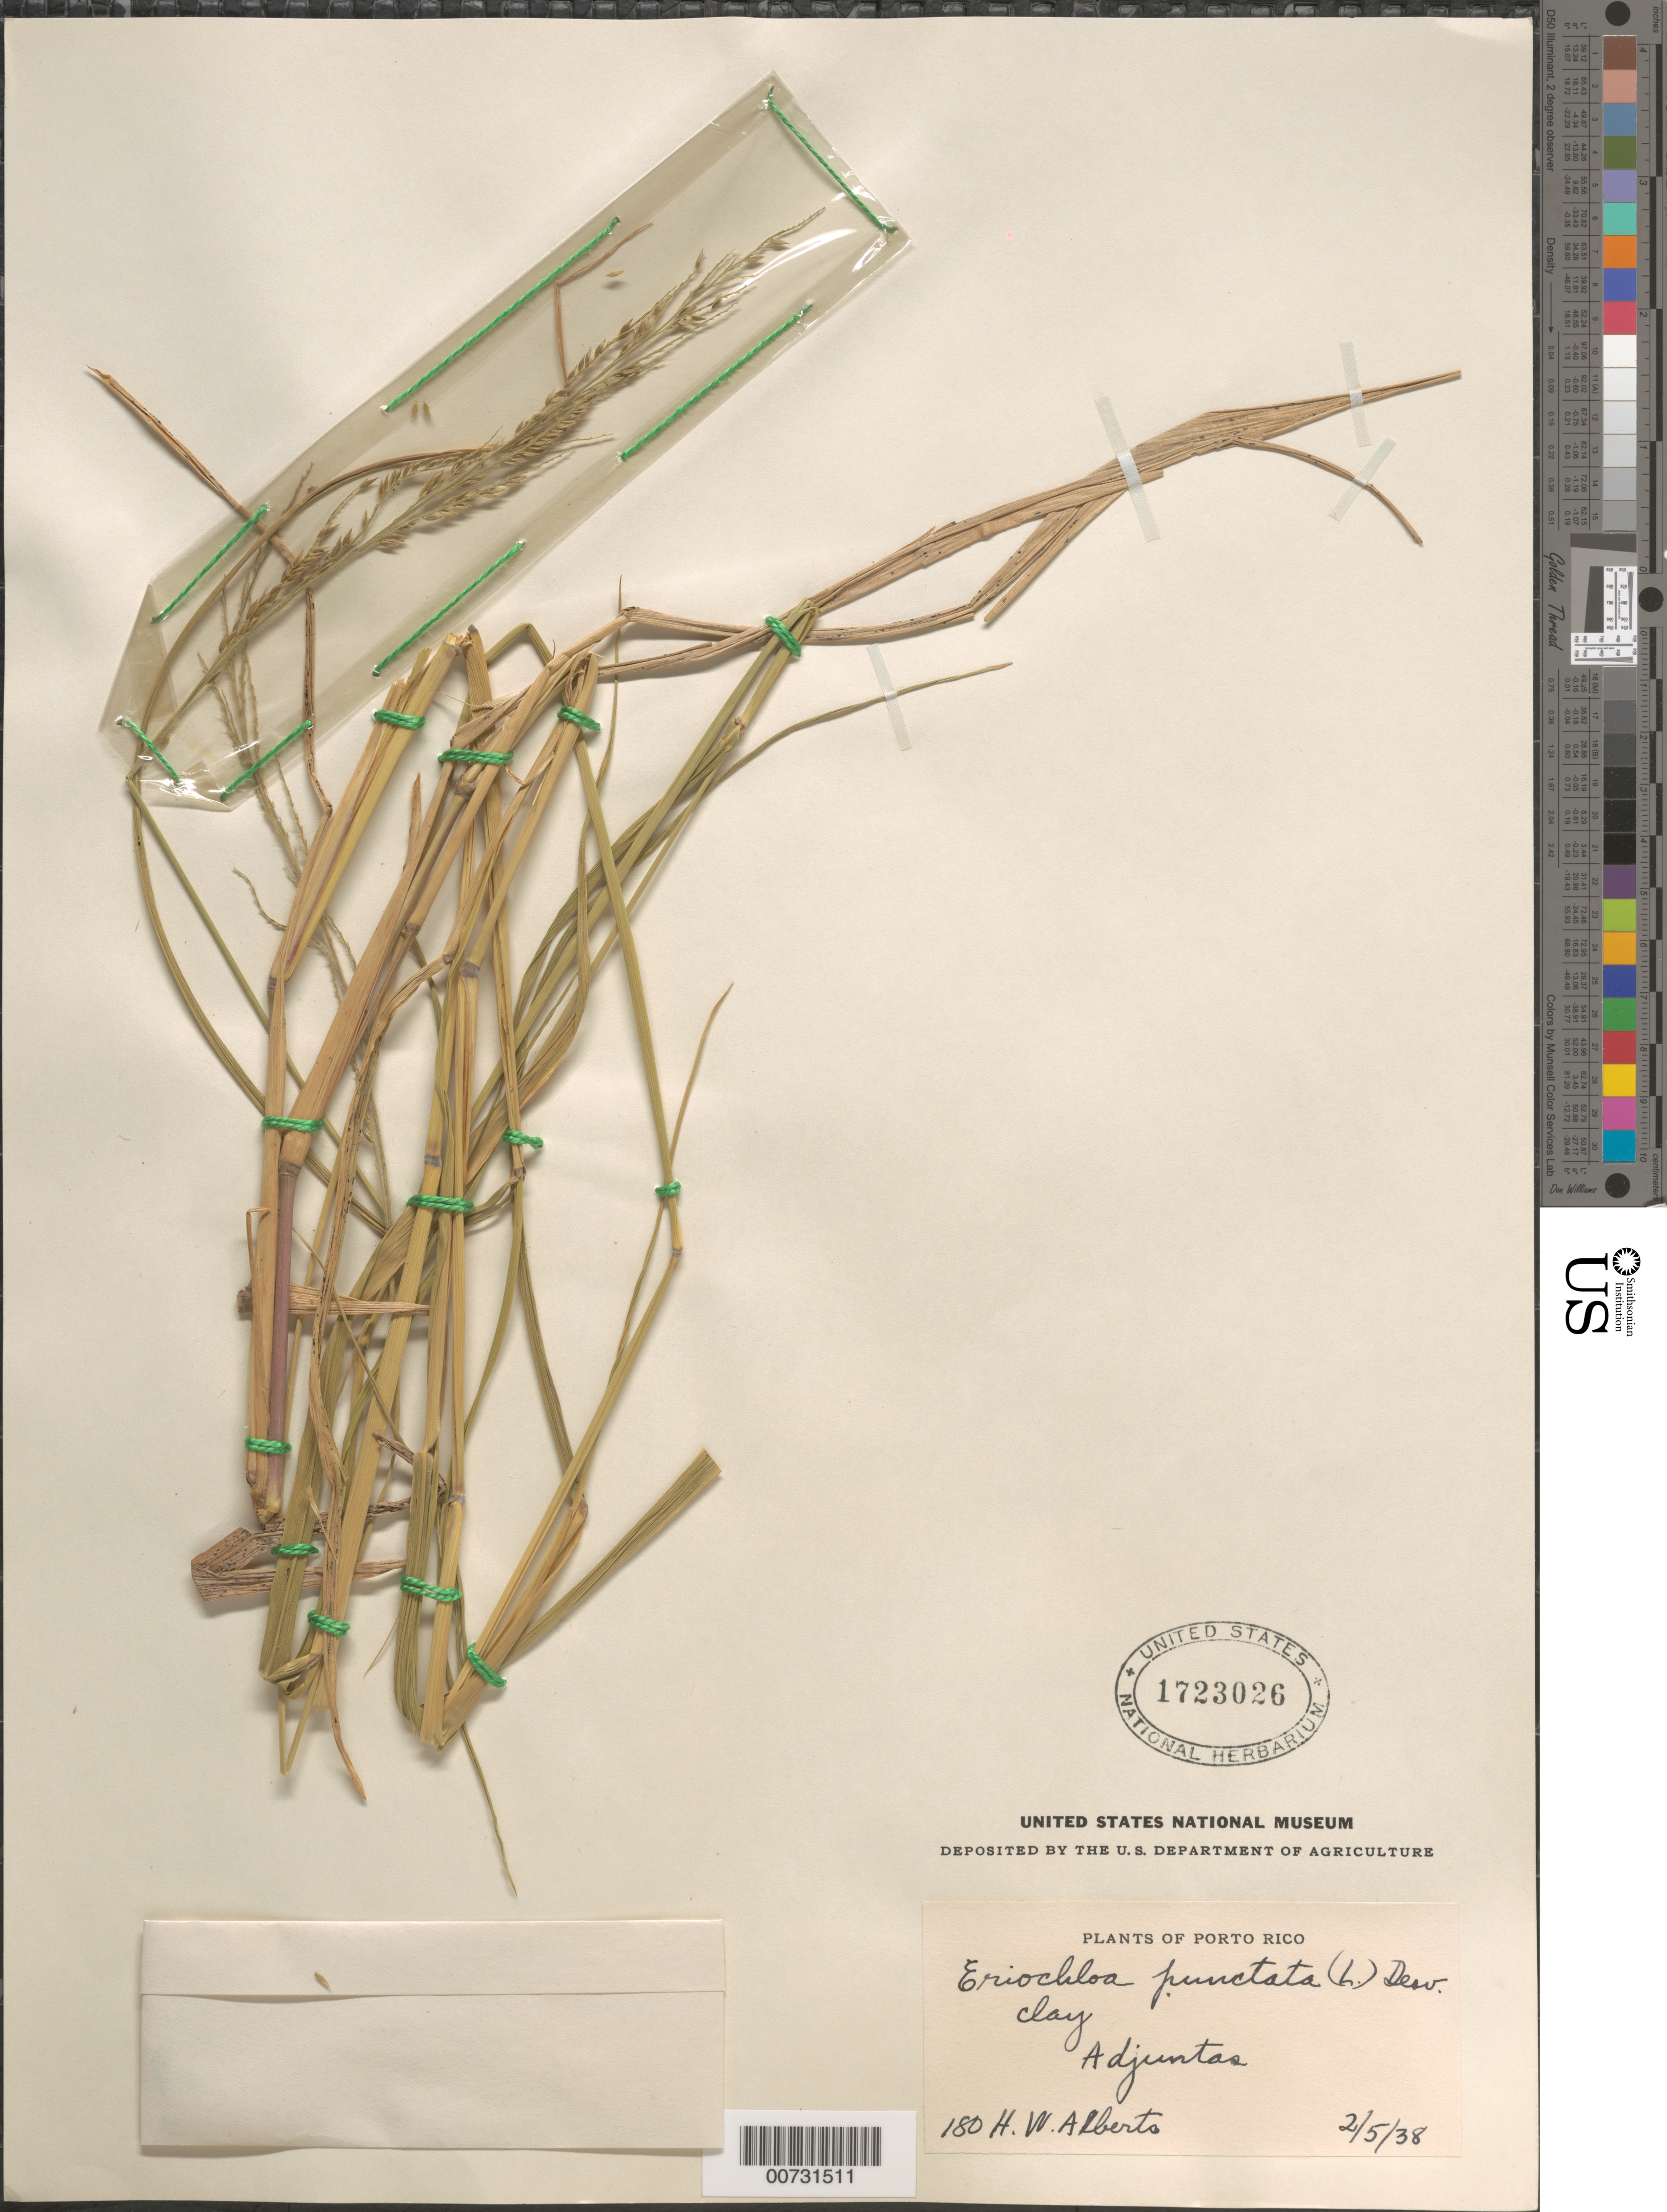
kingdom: Plantae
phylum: Tracheophyta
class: Liliopsida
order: Poales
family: Poaceae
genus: Eriochloa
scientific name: Eriochloa punctata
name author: (L.) Desv. ex Ham.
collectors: H. W. Alberts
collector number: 180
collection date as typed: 05 Feb 1938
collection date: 1938-02-05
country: Puerto Rico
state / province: Adjuntas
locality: Adjuntas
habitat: Clay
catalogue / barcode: US 1723026